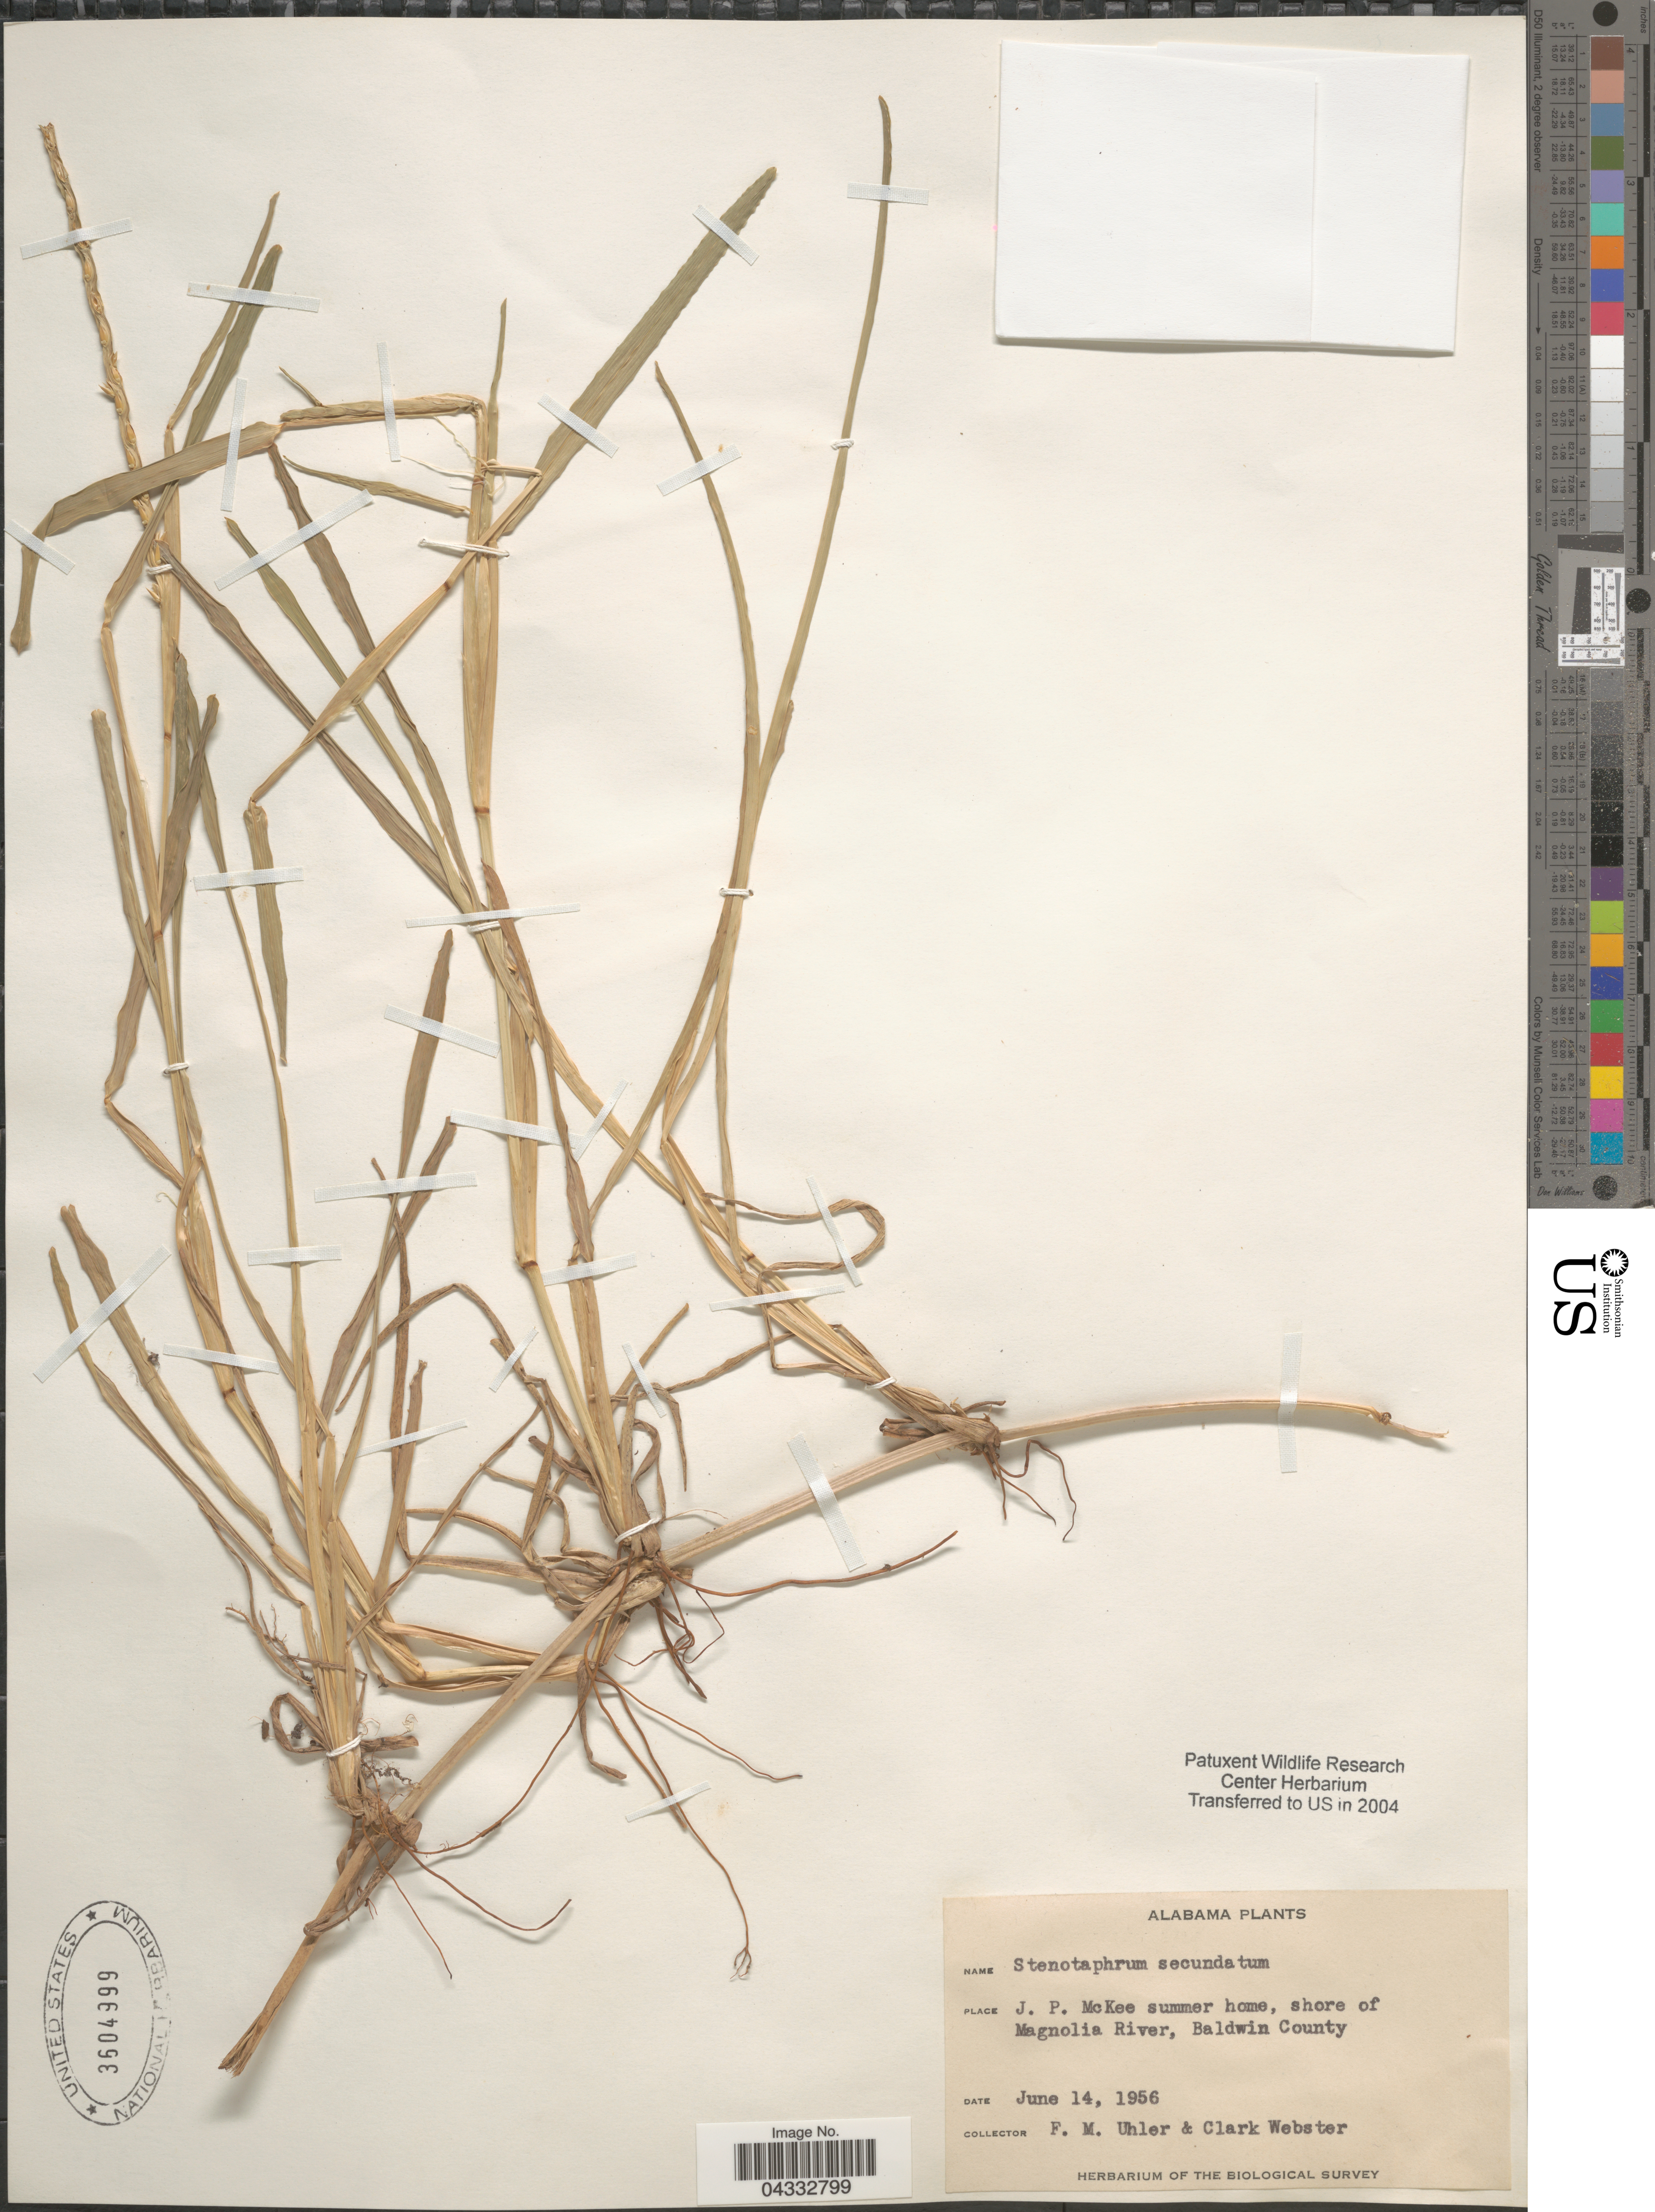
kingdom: Plantae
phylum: Tracheophyta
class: Liliopsida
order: Poales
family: Poaceae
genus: Stenotaphrum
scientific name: Stenotaphrum secundatum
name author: (Walter) Kuntze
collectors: F. M. Uhler & C. Webster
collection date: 1956-06-14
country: United States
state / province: Alabama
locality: J. P. McKee summer home, shore of Magnolia River, Baldwin County. The Biological Survey.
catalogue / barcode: US 3604999